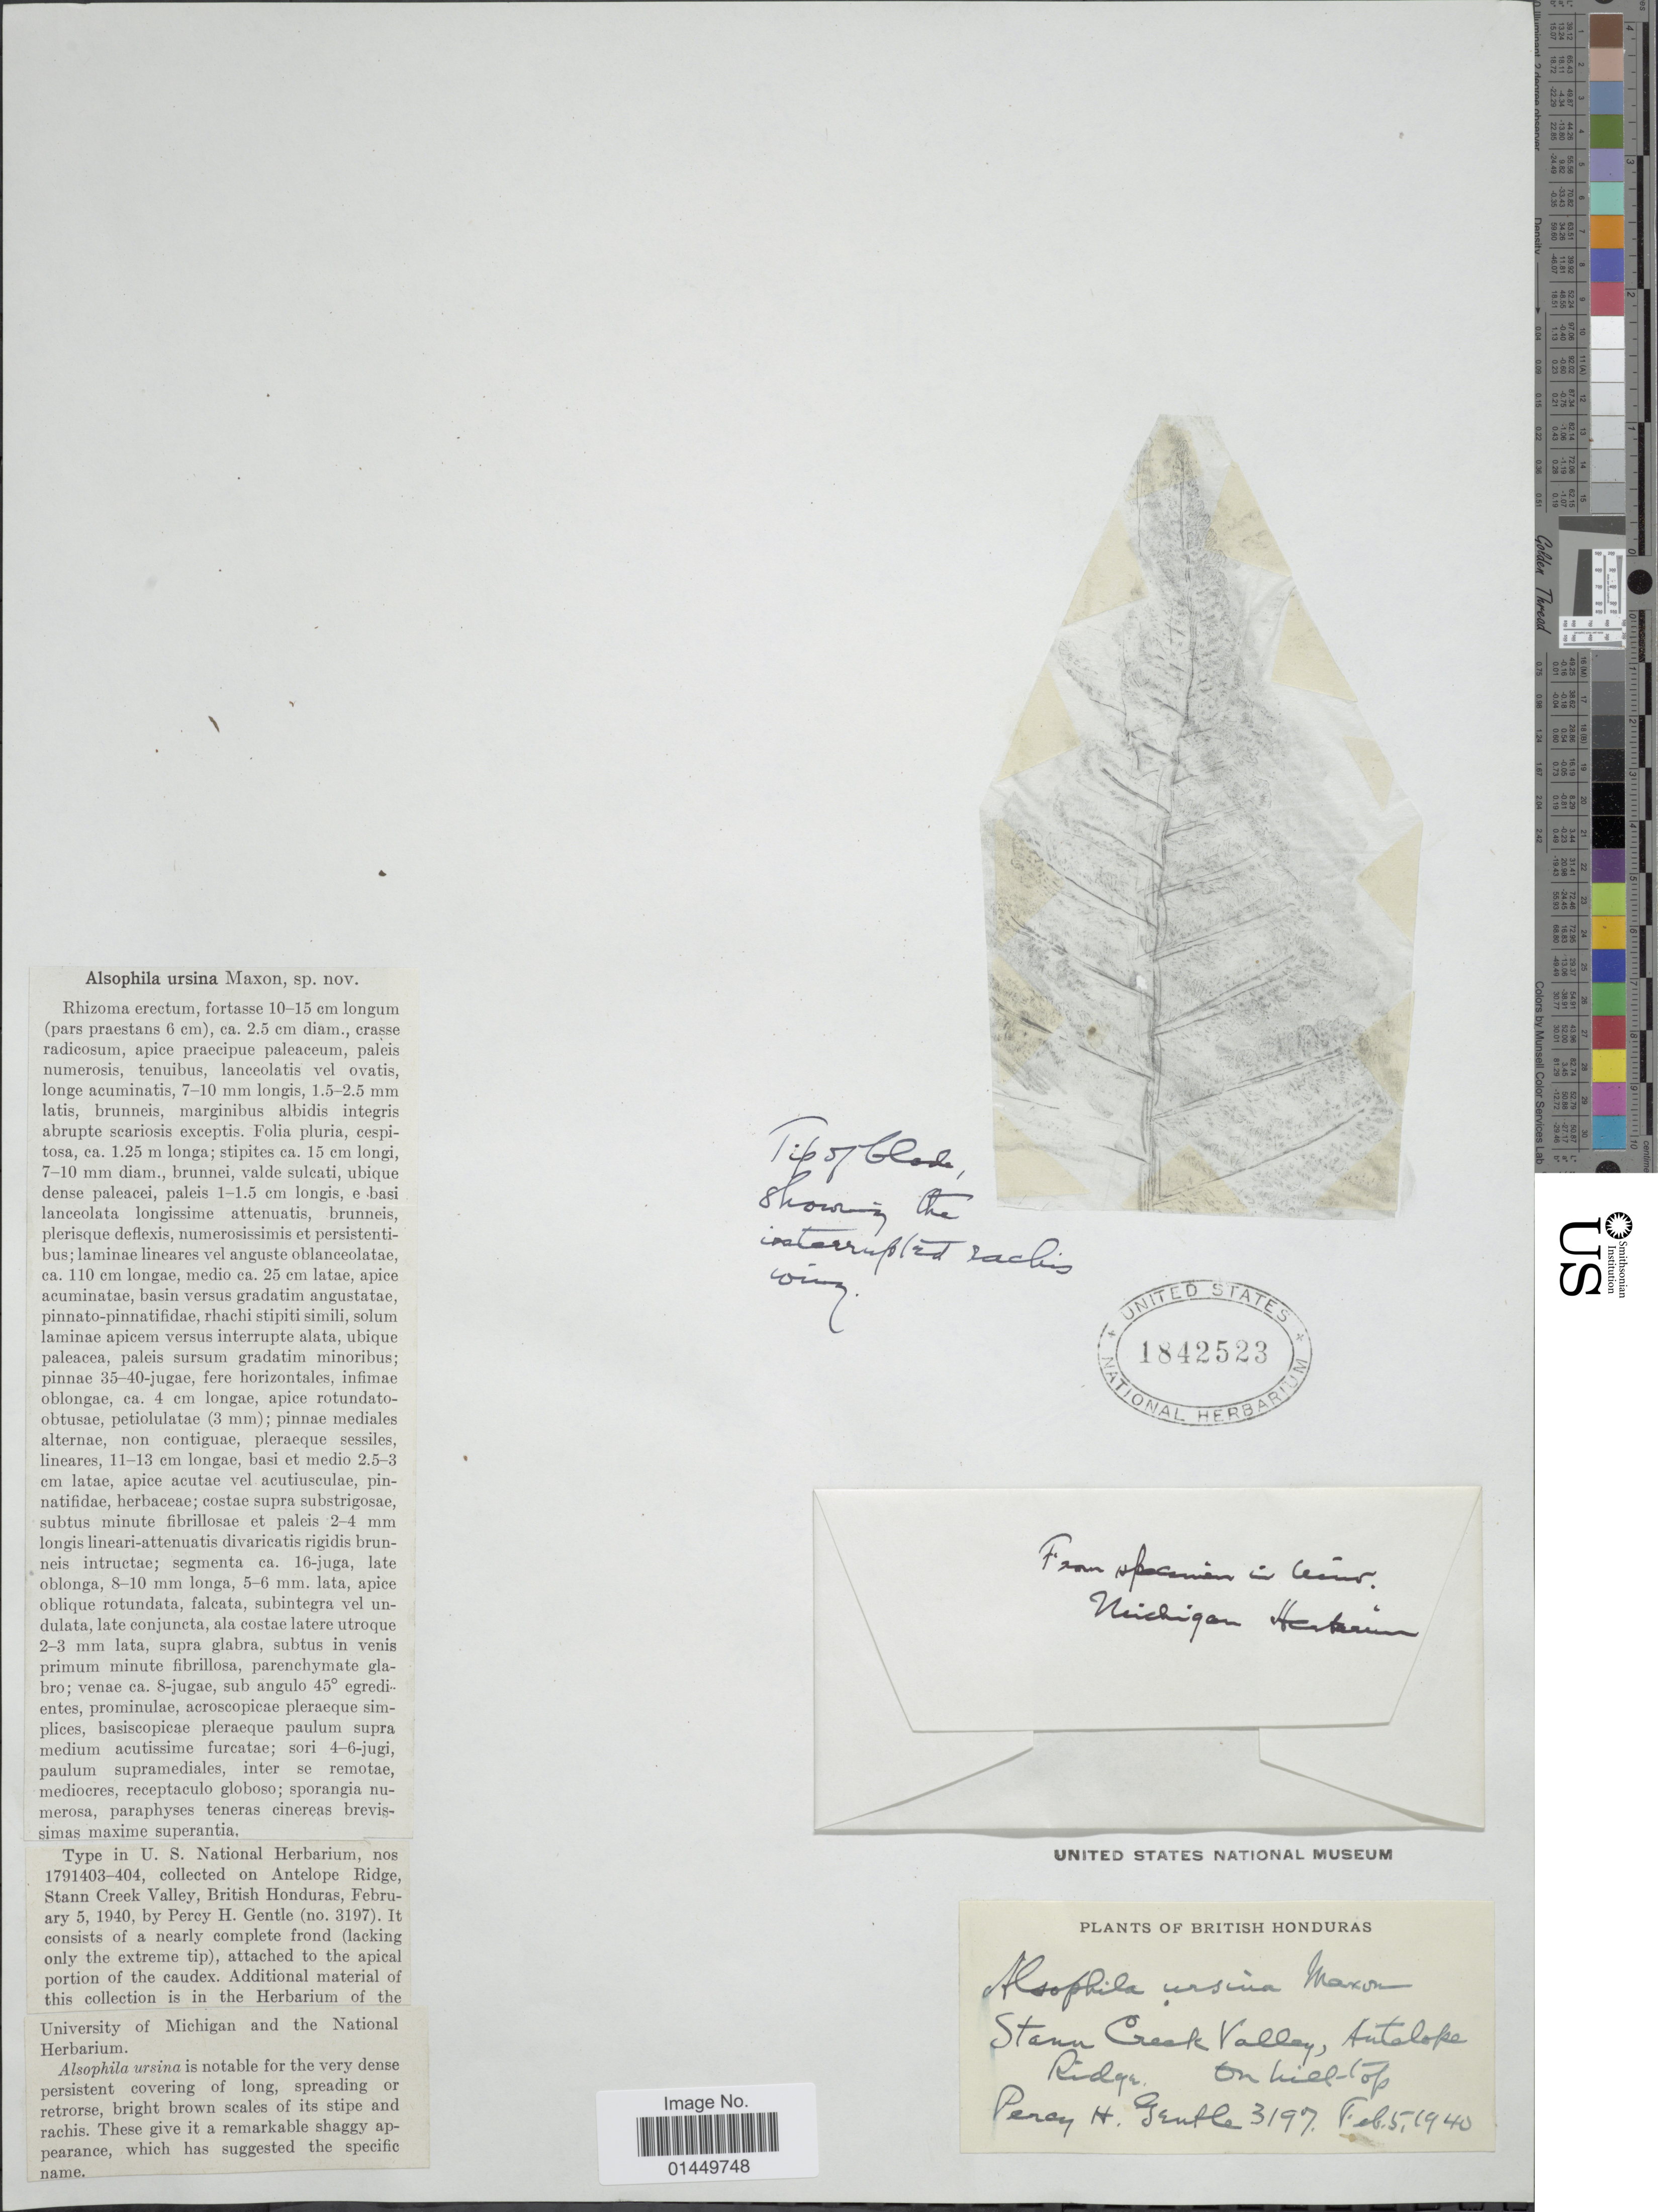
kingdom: Plantae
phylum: Tracheophyta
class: Polypodiopsida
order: Cyatheales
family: Cyatheaceae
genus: Cyathea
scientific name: Cyathea ursina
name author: (Maxon) Lellinger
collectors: P. H. Gentle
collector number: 3197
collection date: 1940-02-05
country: Belize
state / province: Stann Creek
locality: British Honduras, Stann Creek Valley, Antelope Ridge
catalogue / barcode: US 1842523